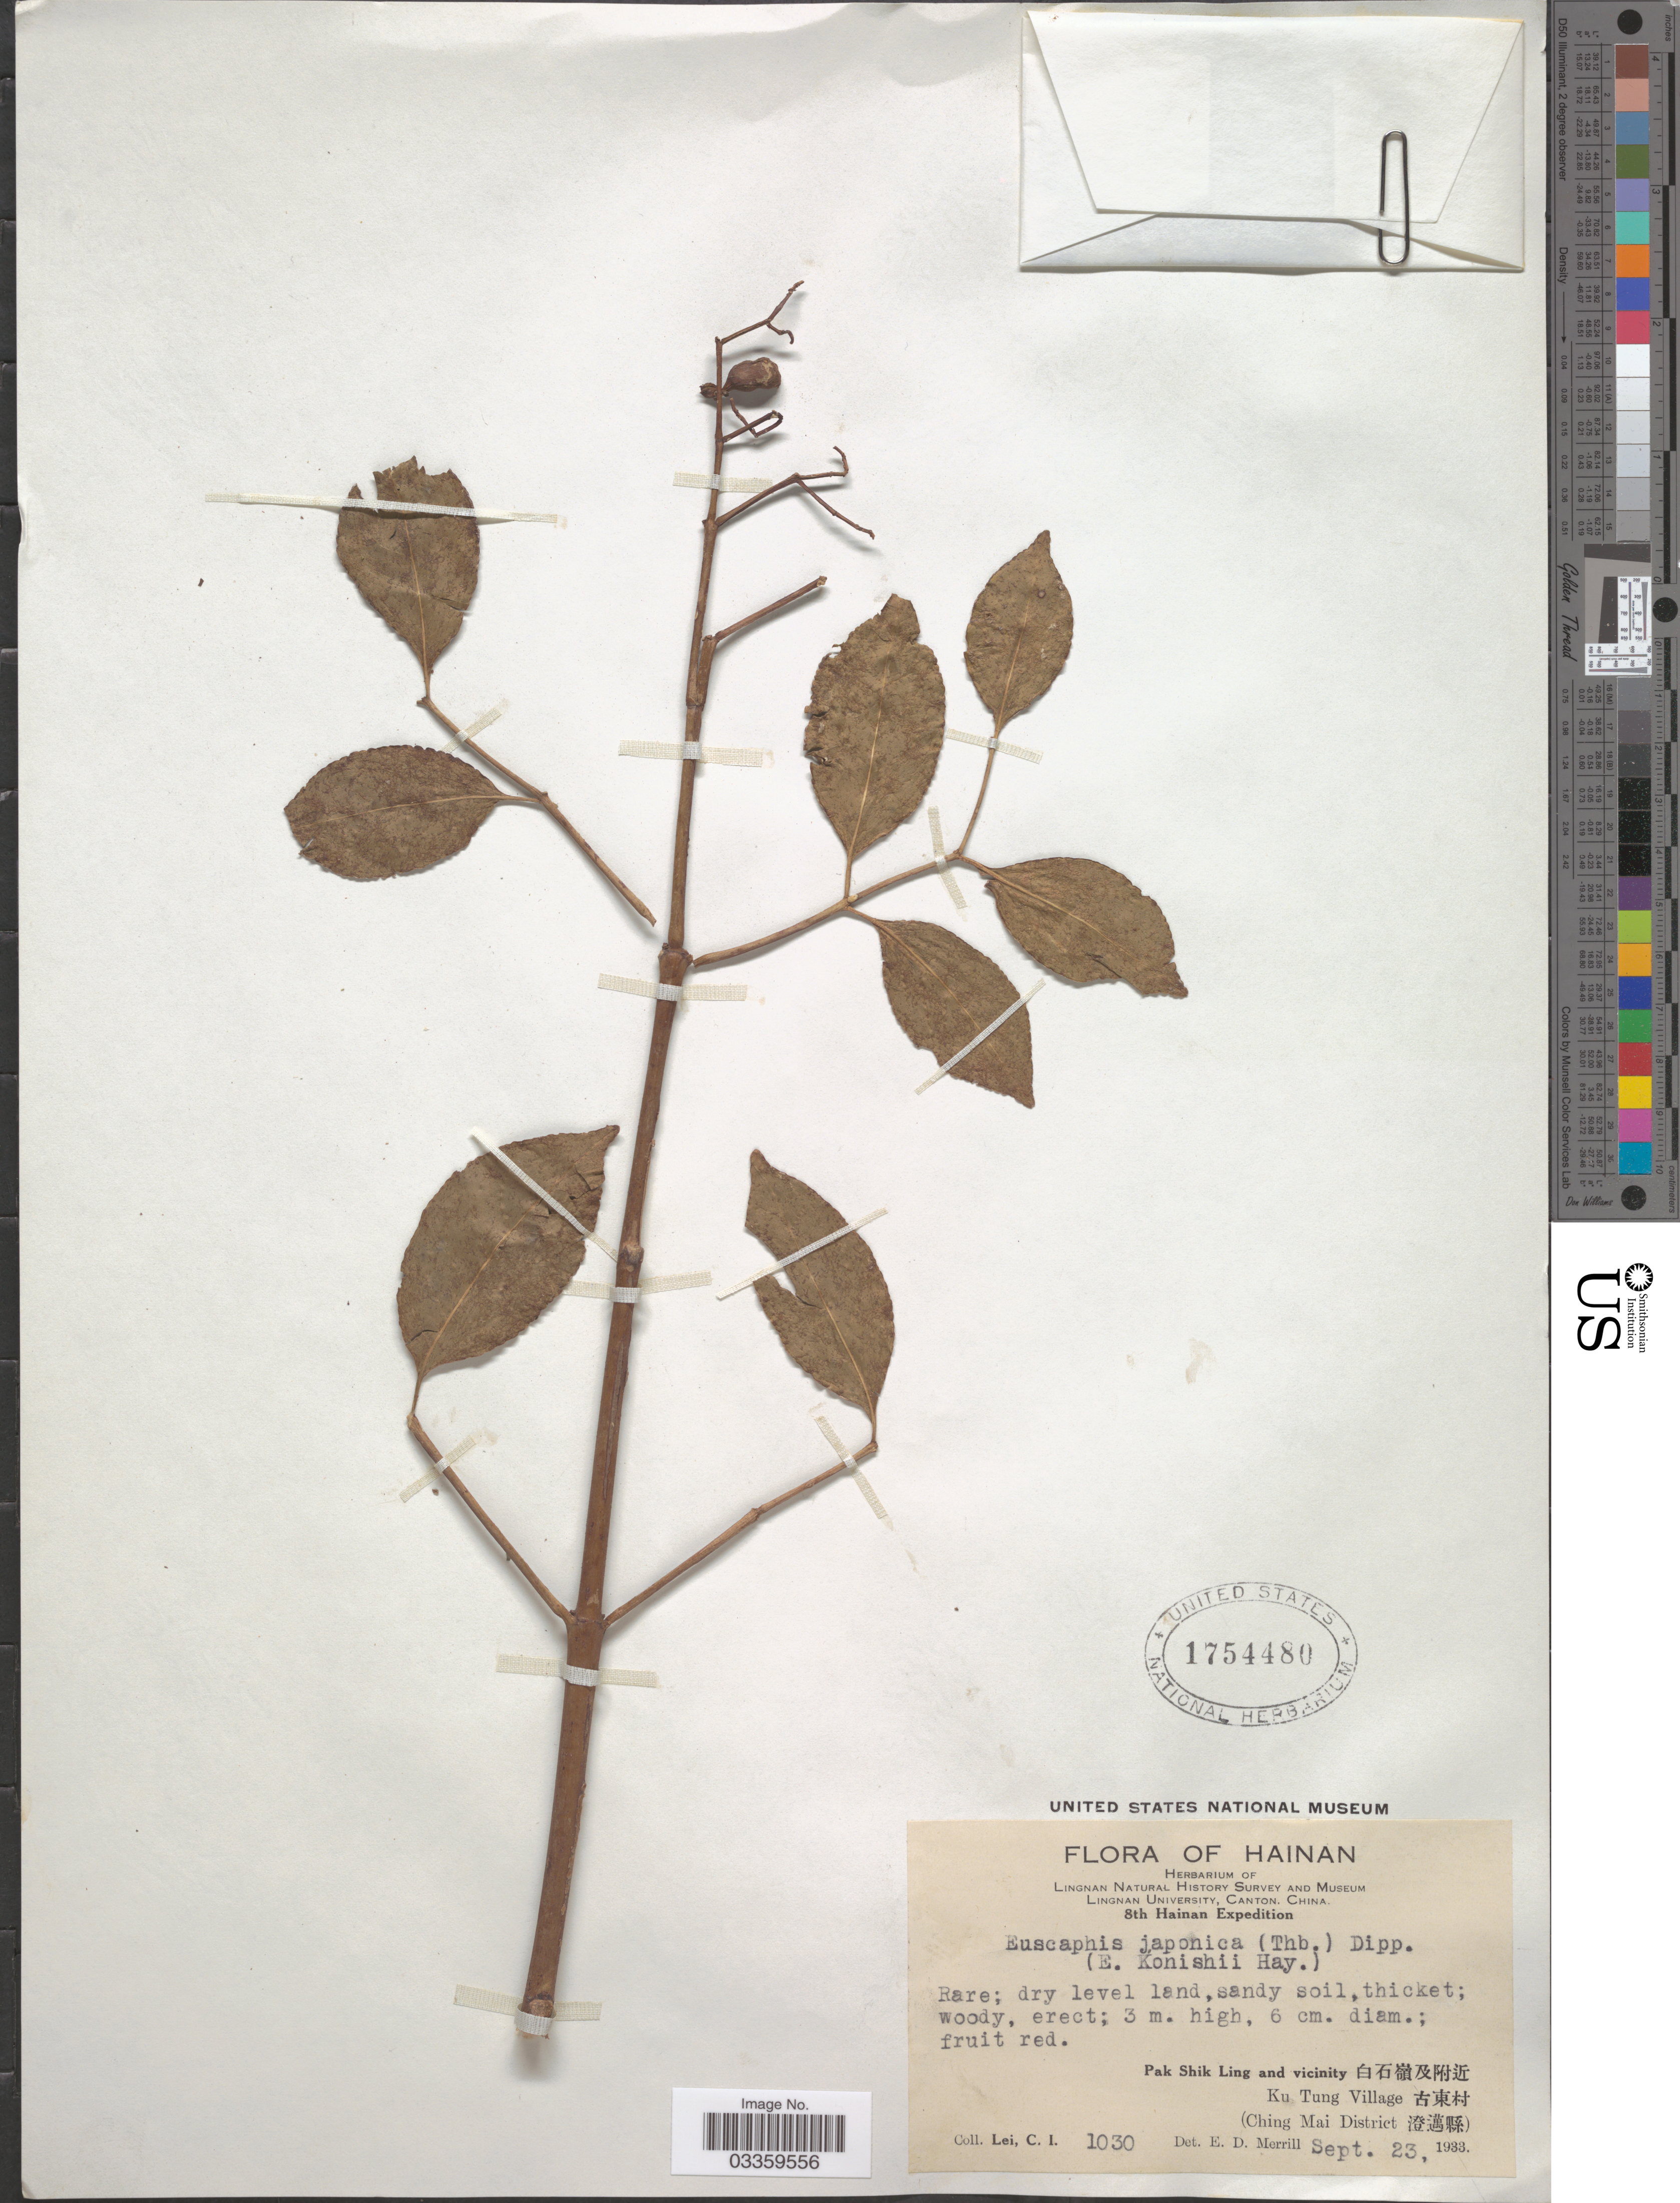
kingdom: Plantae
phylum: Tracheophyta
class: Magnoliopsida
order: Crossosomatales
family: Staphyleaceae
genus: Euscaphis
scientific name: Euscaphis japonica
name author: (Thunb.) Kanitz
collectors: C. I. Lei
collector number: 1030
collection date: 1933-09-23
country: China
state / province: Hainan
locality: Pak Shik Ling and vicinity X. Ku Tung Village. X. (Ching Mai District X).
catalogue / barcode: US 1754480